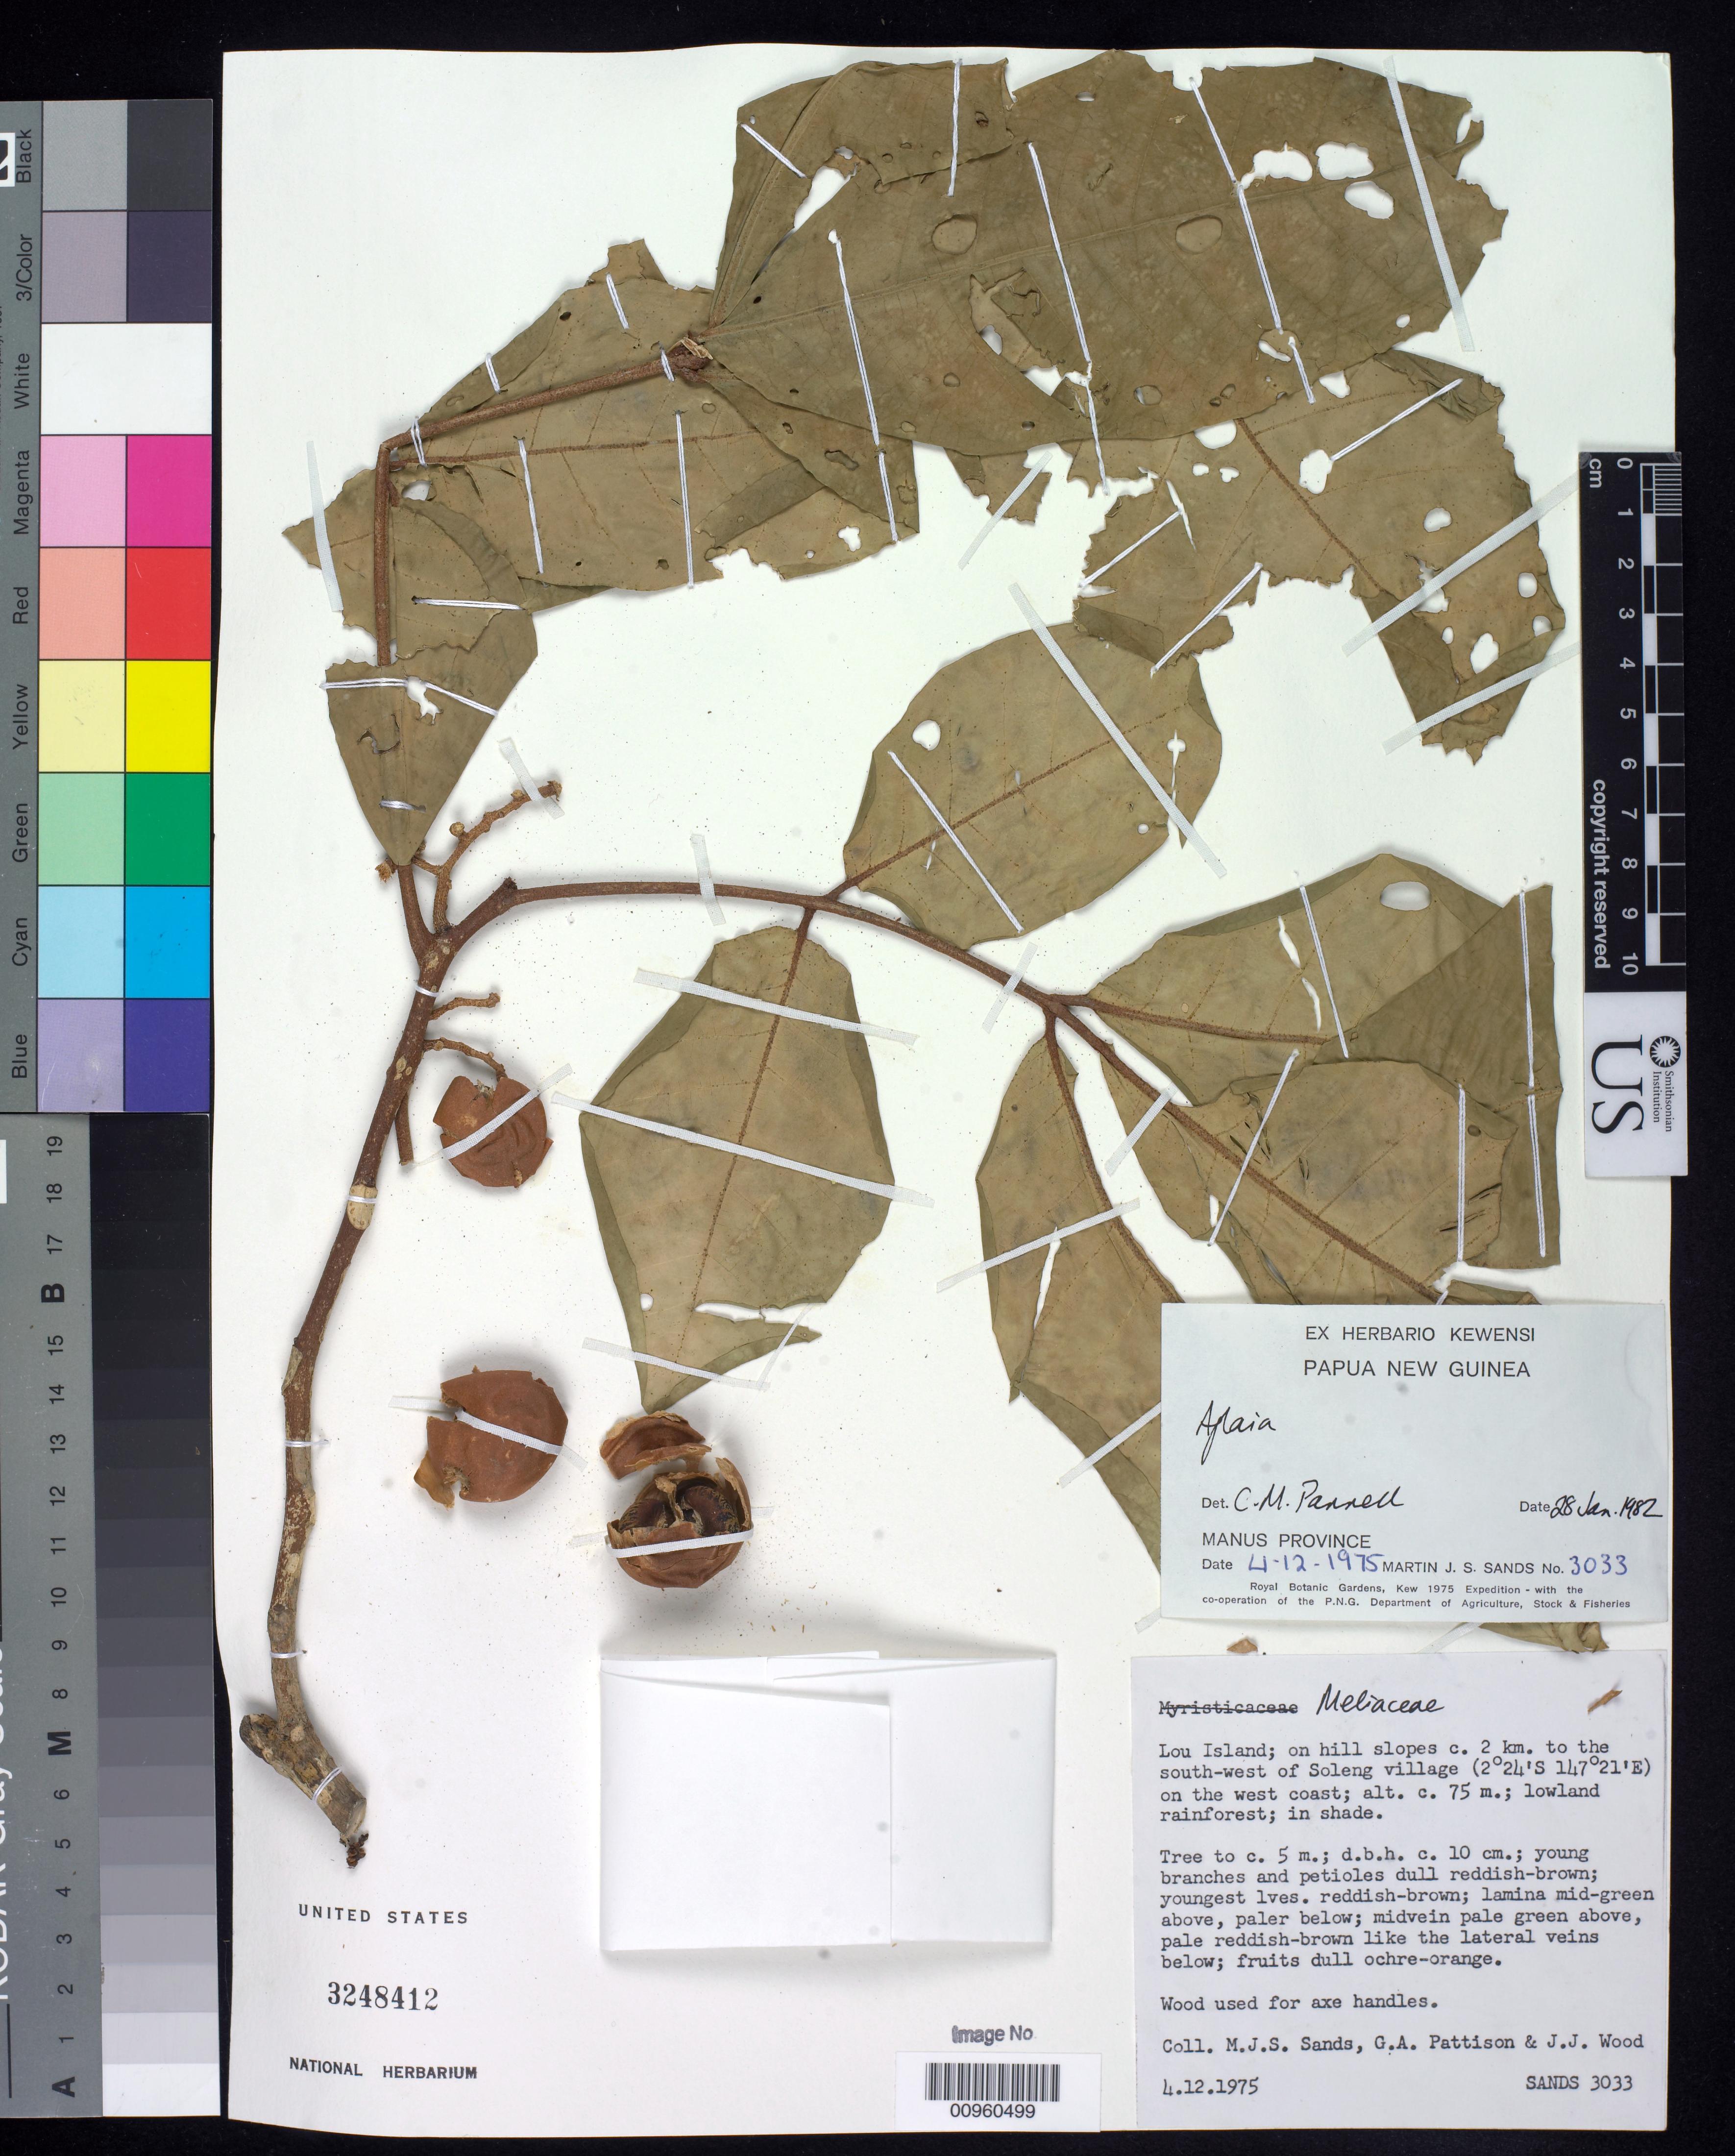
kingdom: Plantae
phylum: Tracheophyta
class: Magnoliopsida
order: Sapindales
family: Meliaceae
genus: Aglaia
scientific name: Aglaia sp.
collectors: M. Sands, G. Pattison & J. Wood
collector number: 3033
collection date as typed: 12 Apr 1975 or 04 Dec 1975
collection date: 1975-04-12 or 1975-12-04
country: Papua New Guinea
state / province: Manus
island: Lou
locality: Papua, New Guinea,West coast, 2km SW of Soleng village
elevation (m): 75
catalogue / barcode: US 3248412